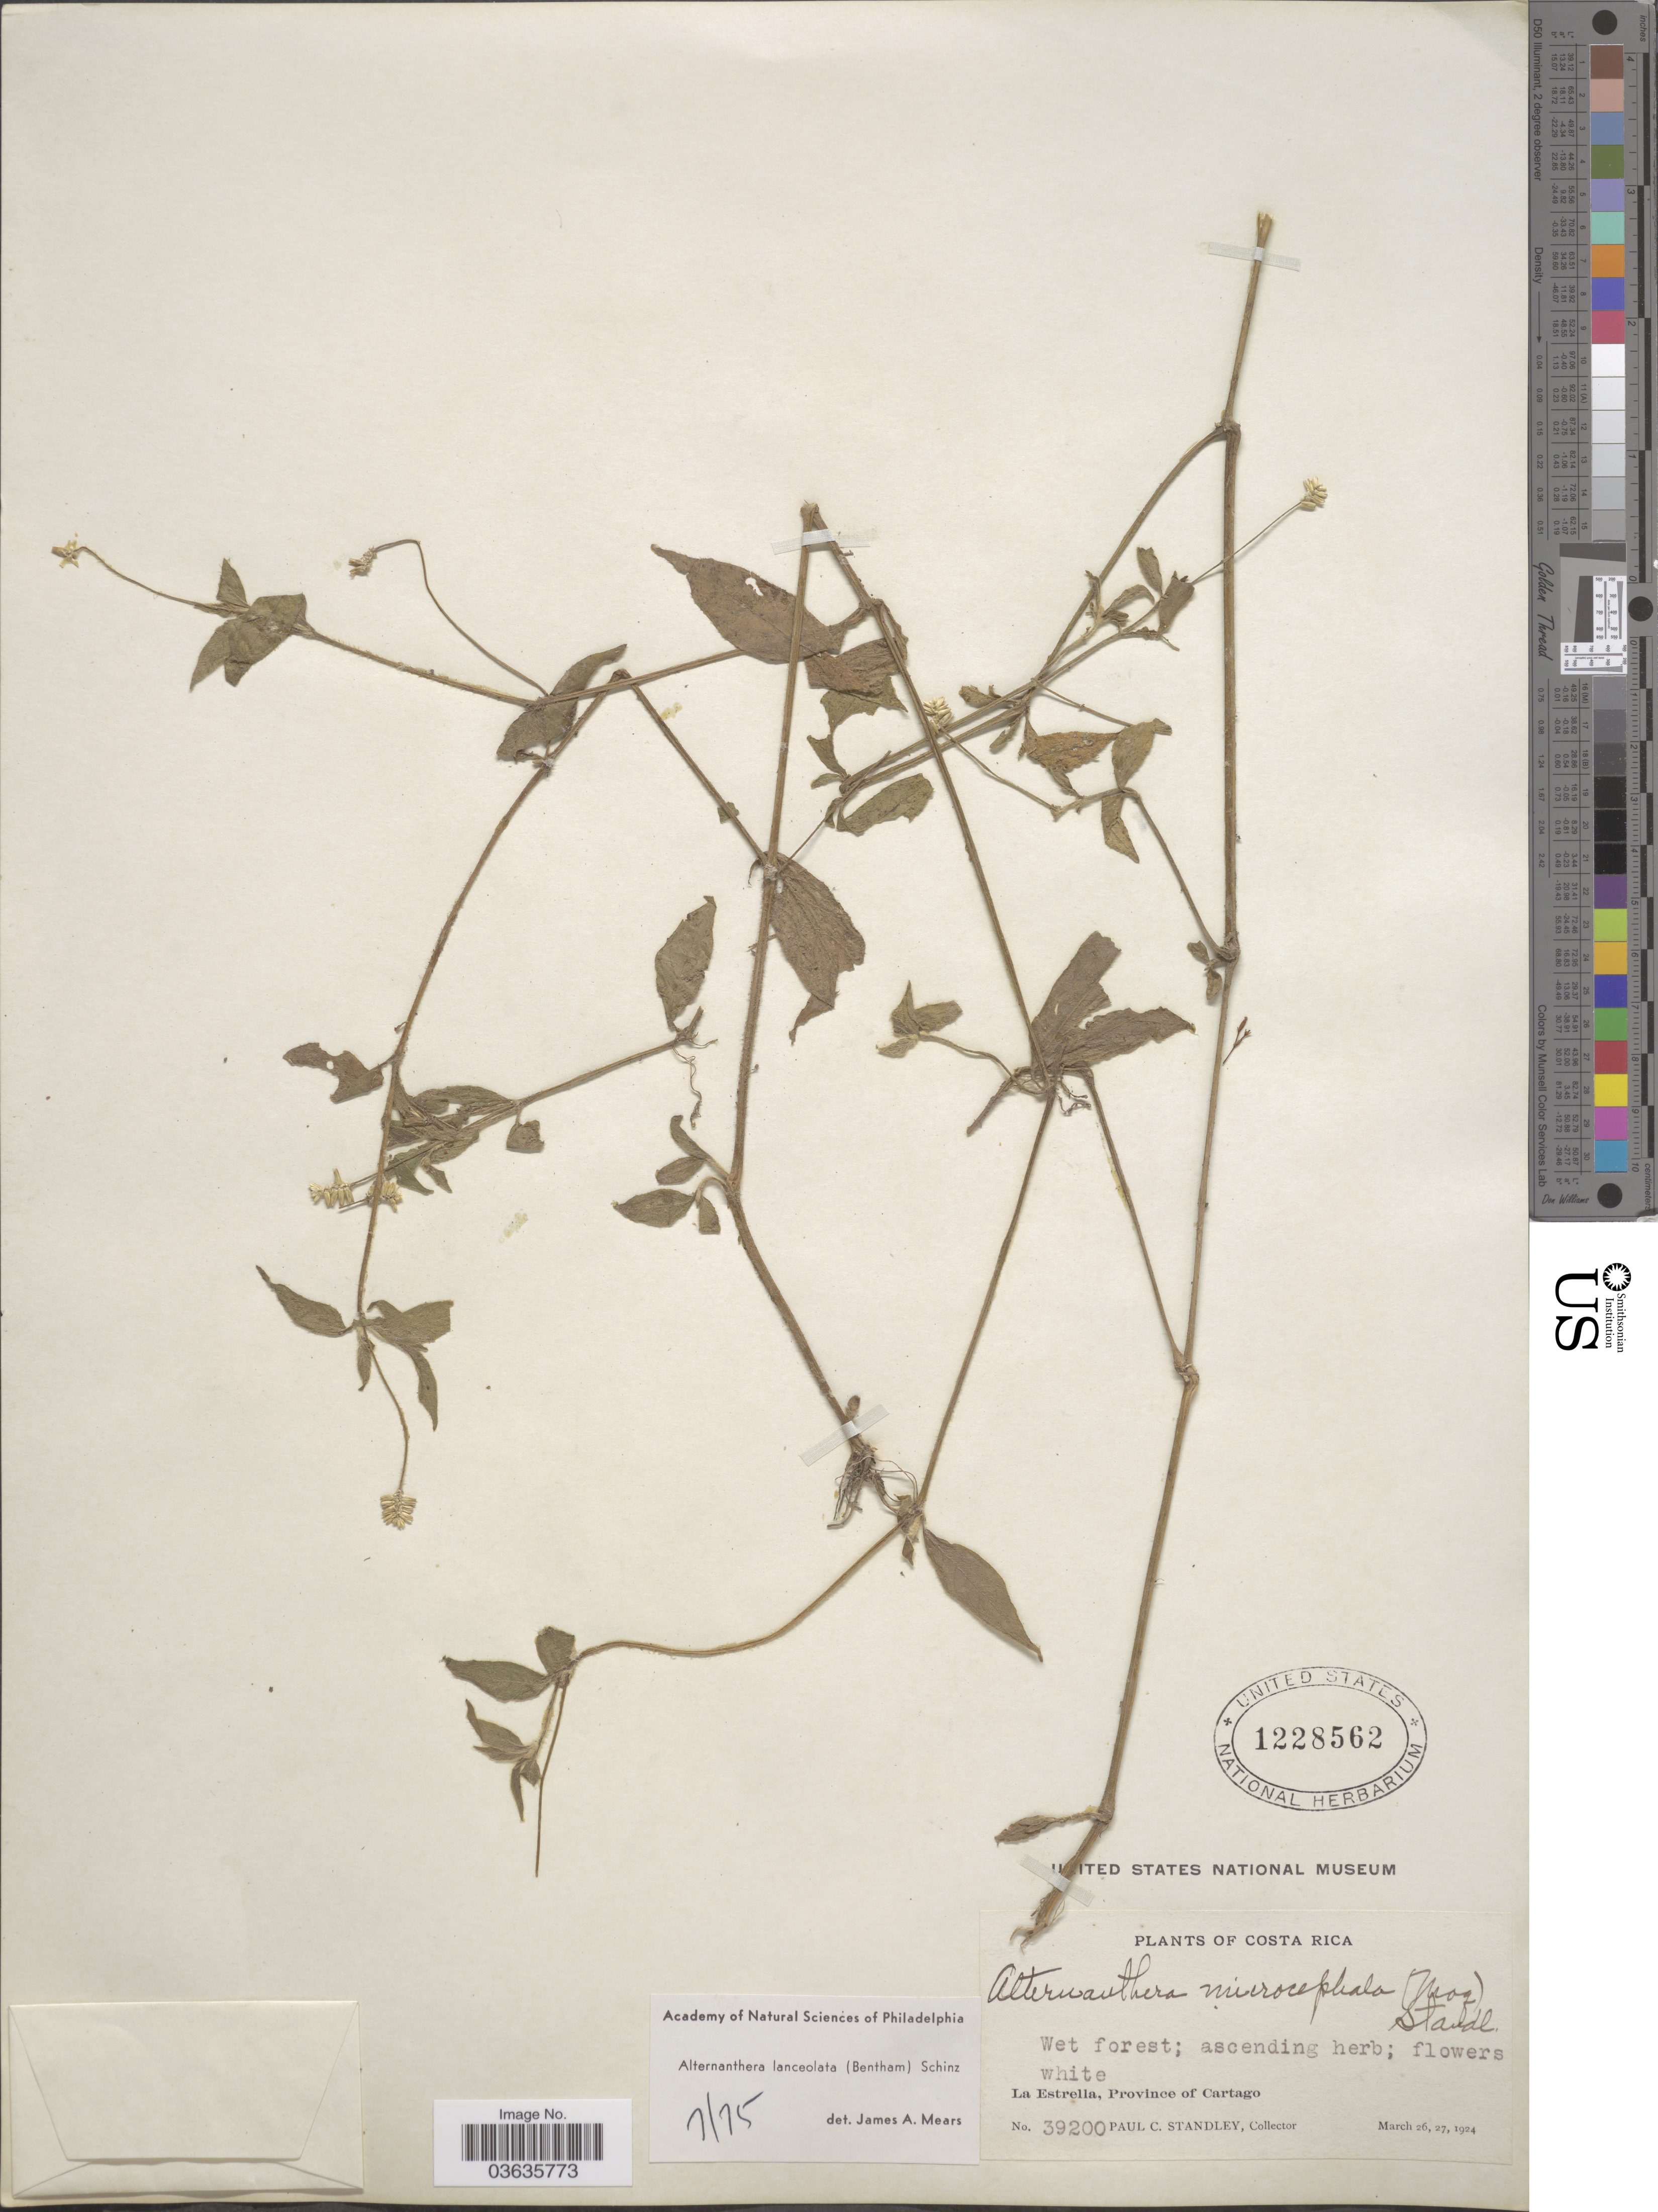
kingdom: Plantae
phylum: Tracheophyta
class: Magnoliopsida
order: Caryophyllales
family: Amaranthaceae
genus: Alternanthera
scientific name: Alternanthera lanceolata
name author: (Benth.) Schinz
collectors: P. C. Standley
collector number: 39200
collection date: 1924-03-26/1924-03-27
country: Costa Rica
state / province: Cartago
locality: La Estrella.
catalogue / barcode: US 1228562